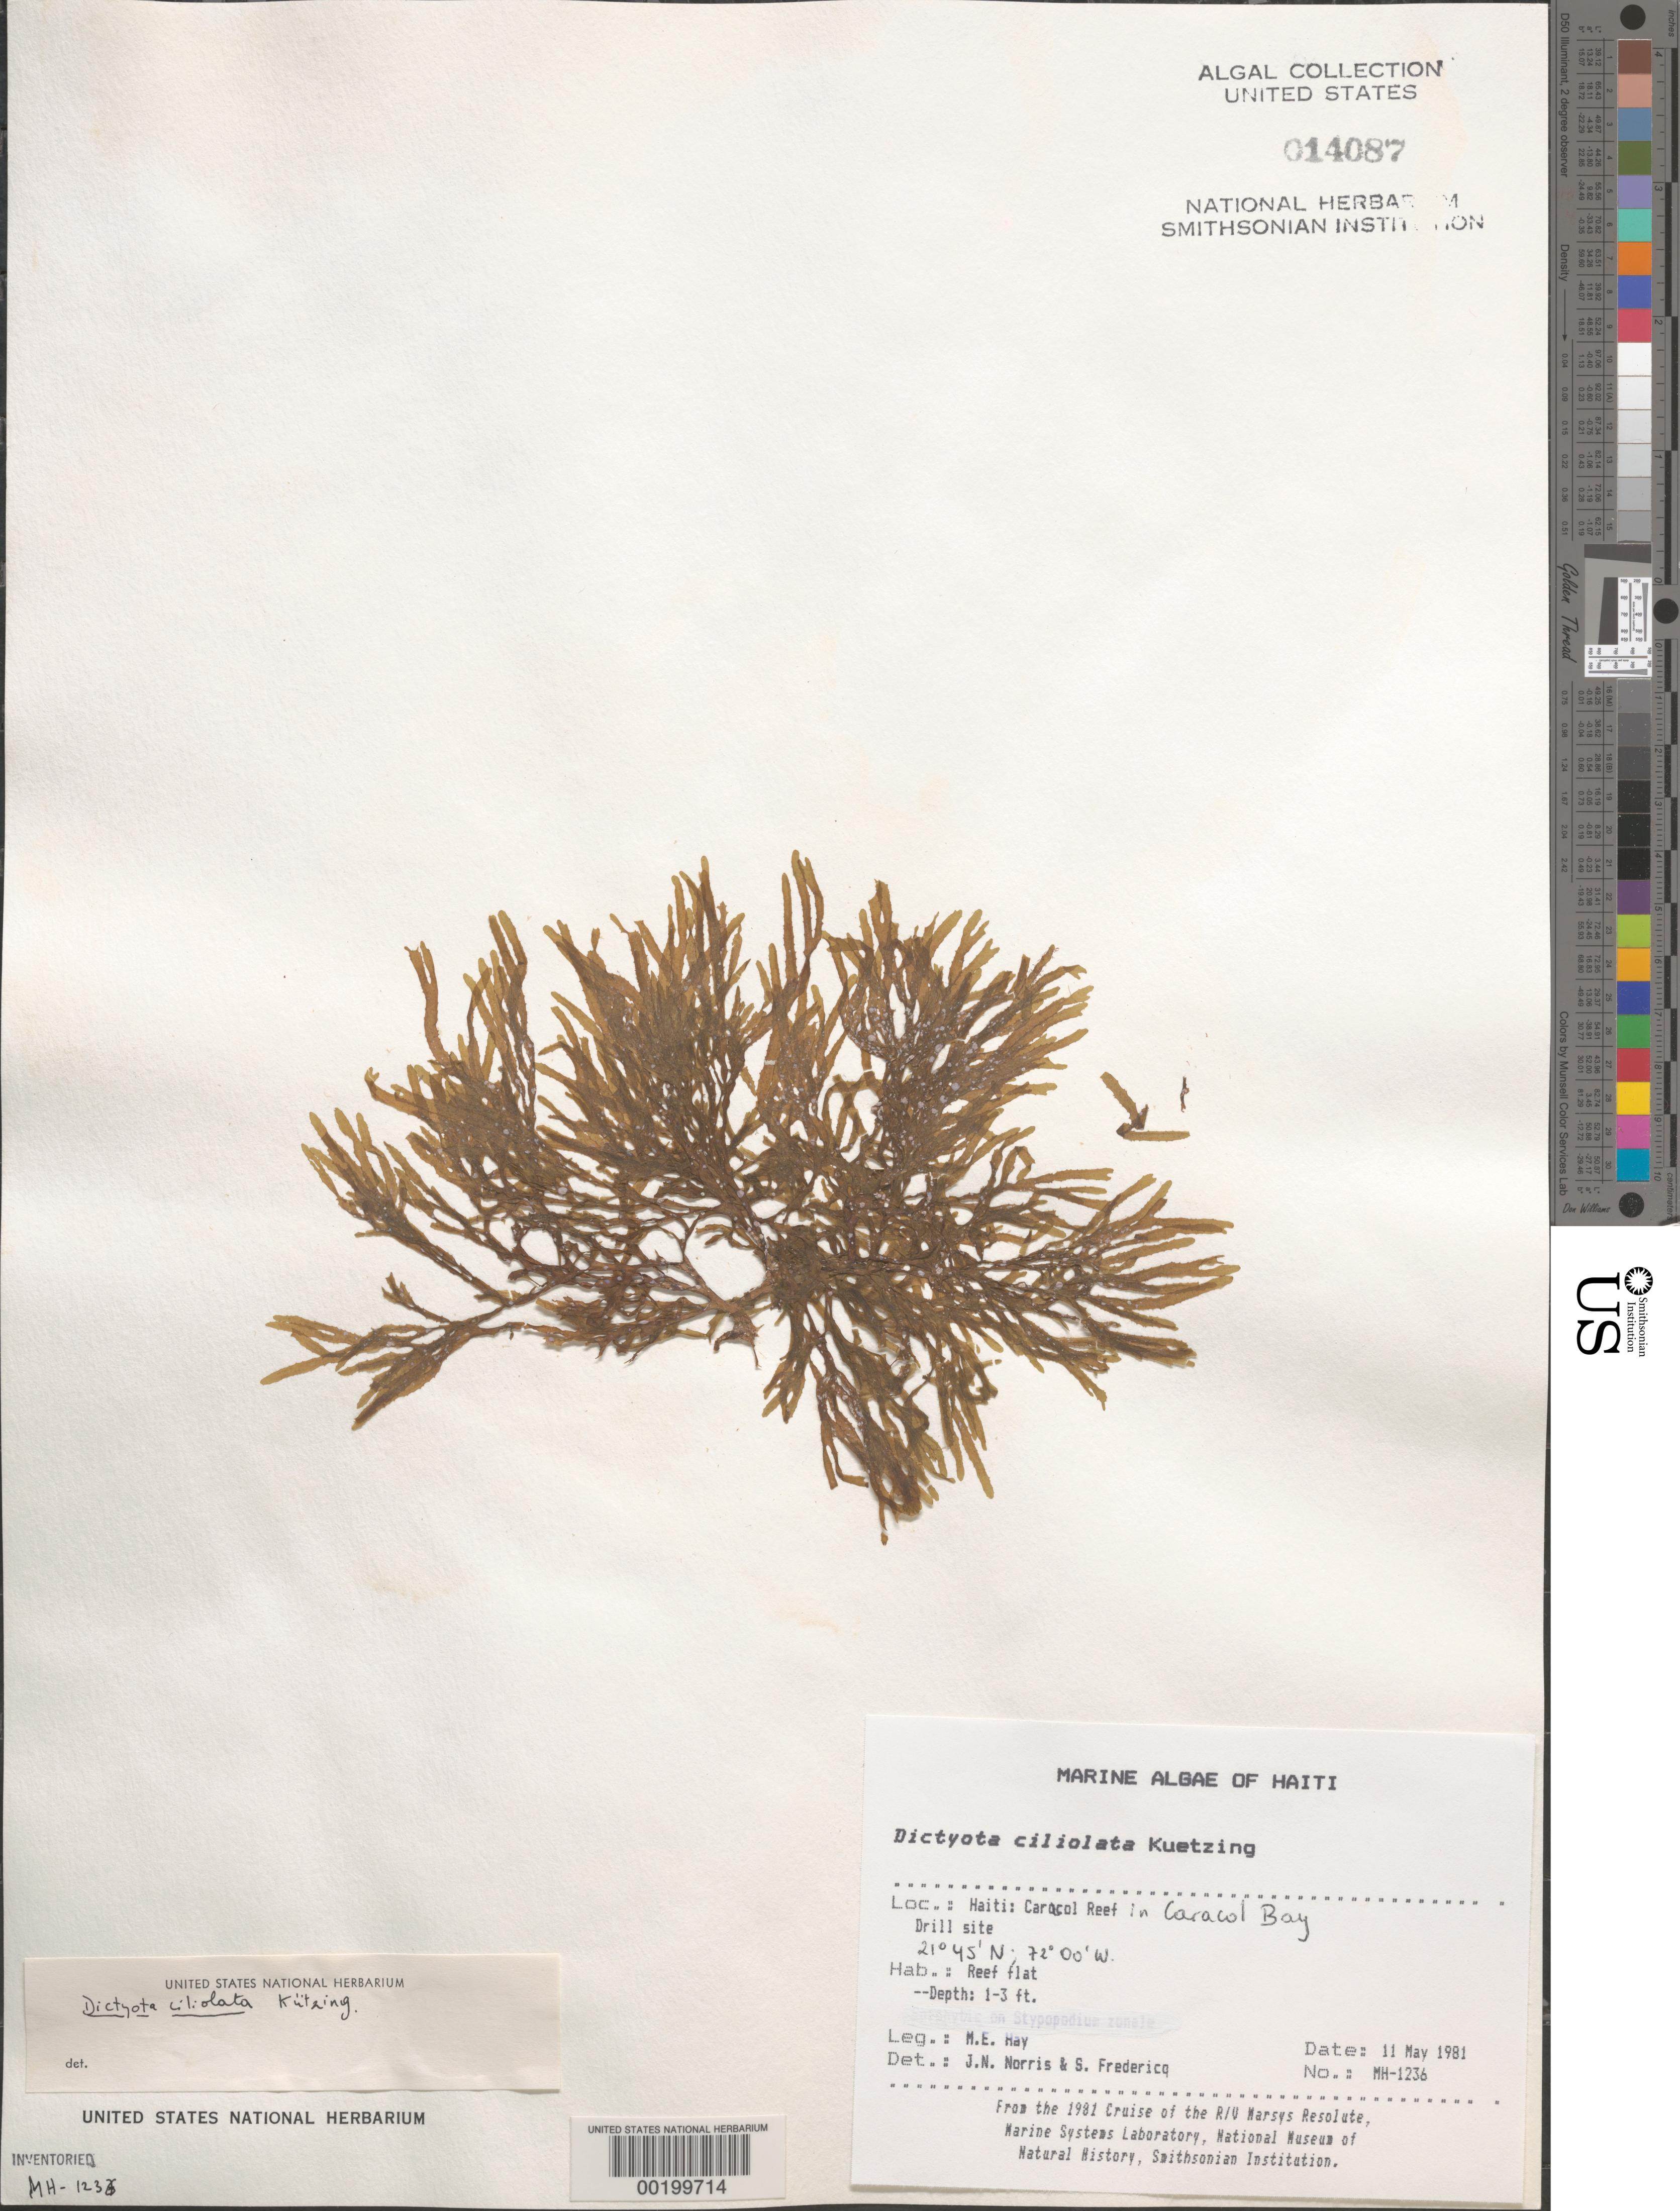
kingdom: Chromista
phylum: Ochrophyta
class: Phaeophyceae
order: Dictyotales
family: Dictyotaceae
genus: Dictyota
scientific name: Dictyota ciliolata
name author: Sond. ex Kütz.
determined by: Norris, J. N.; Fredericq, S.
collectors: M. E. Hay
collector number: MEH-1236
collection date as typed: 11 May 1981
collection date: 1981-05-11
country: Haiti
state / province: Nord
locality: Caracol Reef, Caracol Bay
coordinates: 21 45'N, 72 00'W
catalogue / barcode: US 14087